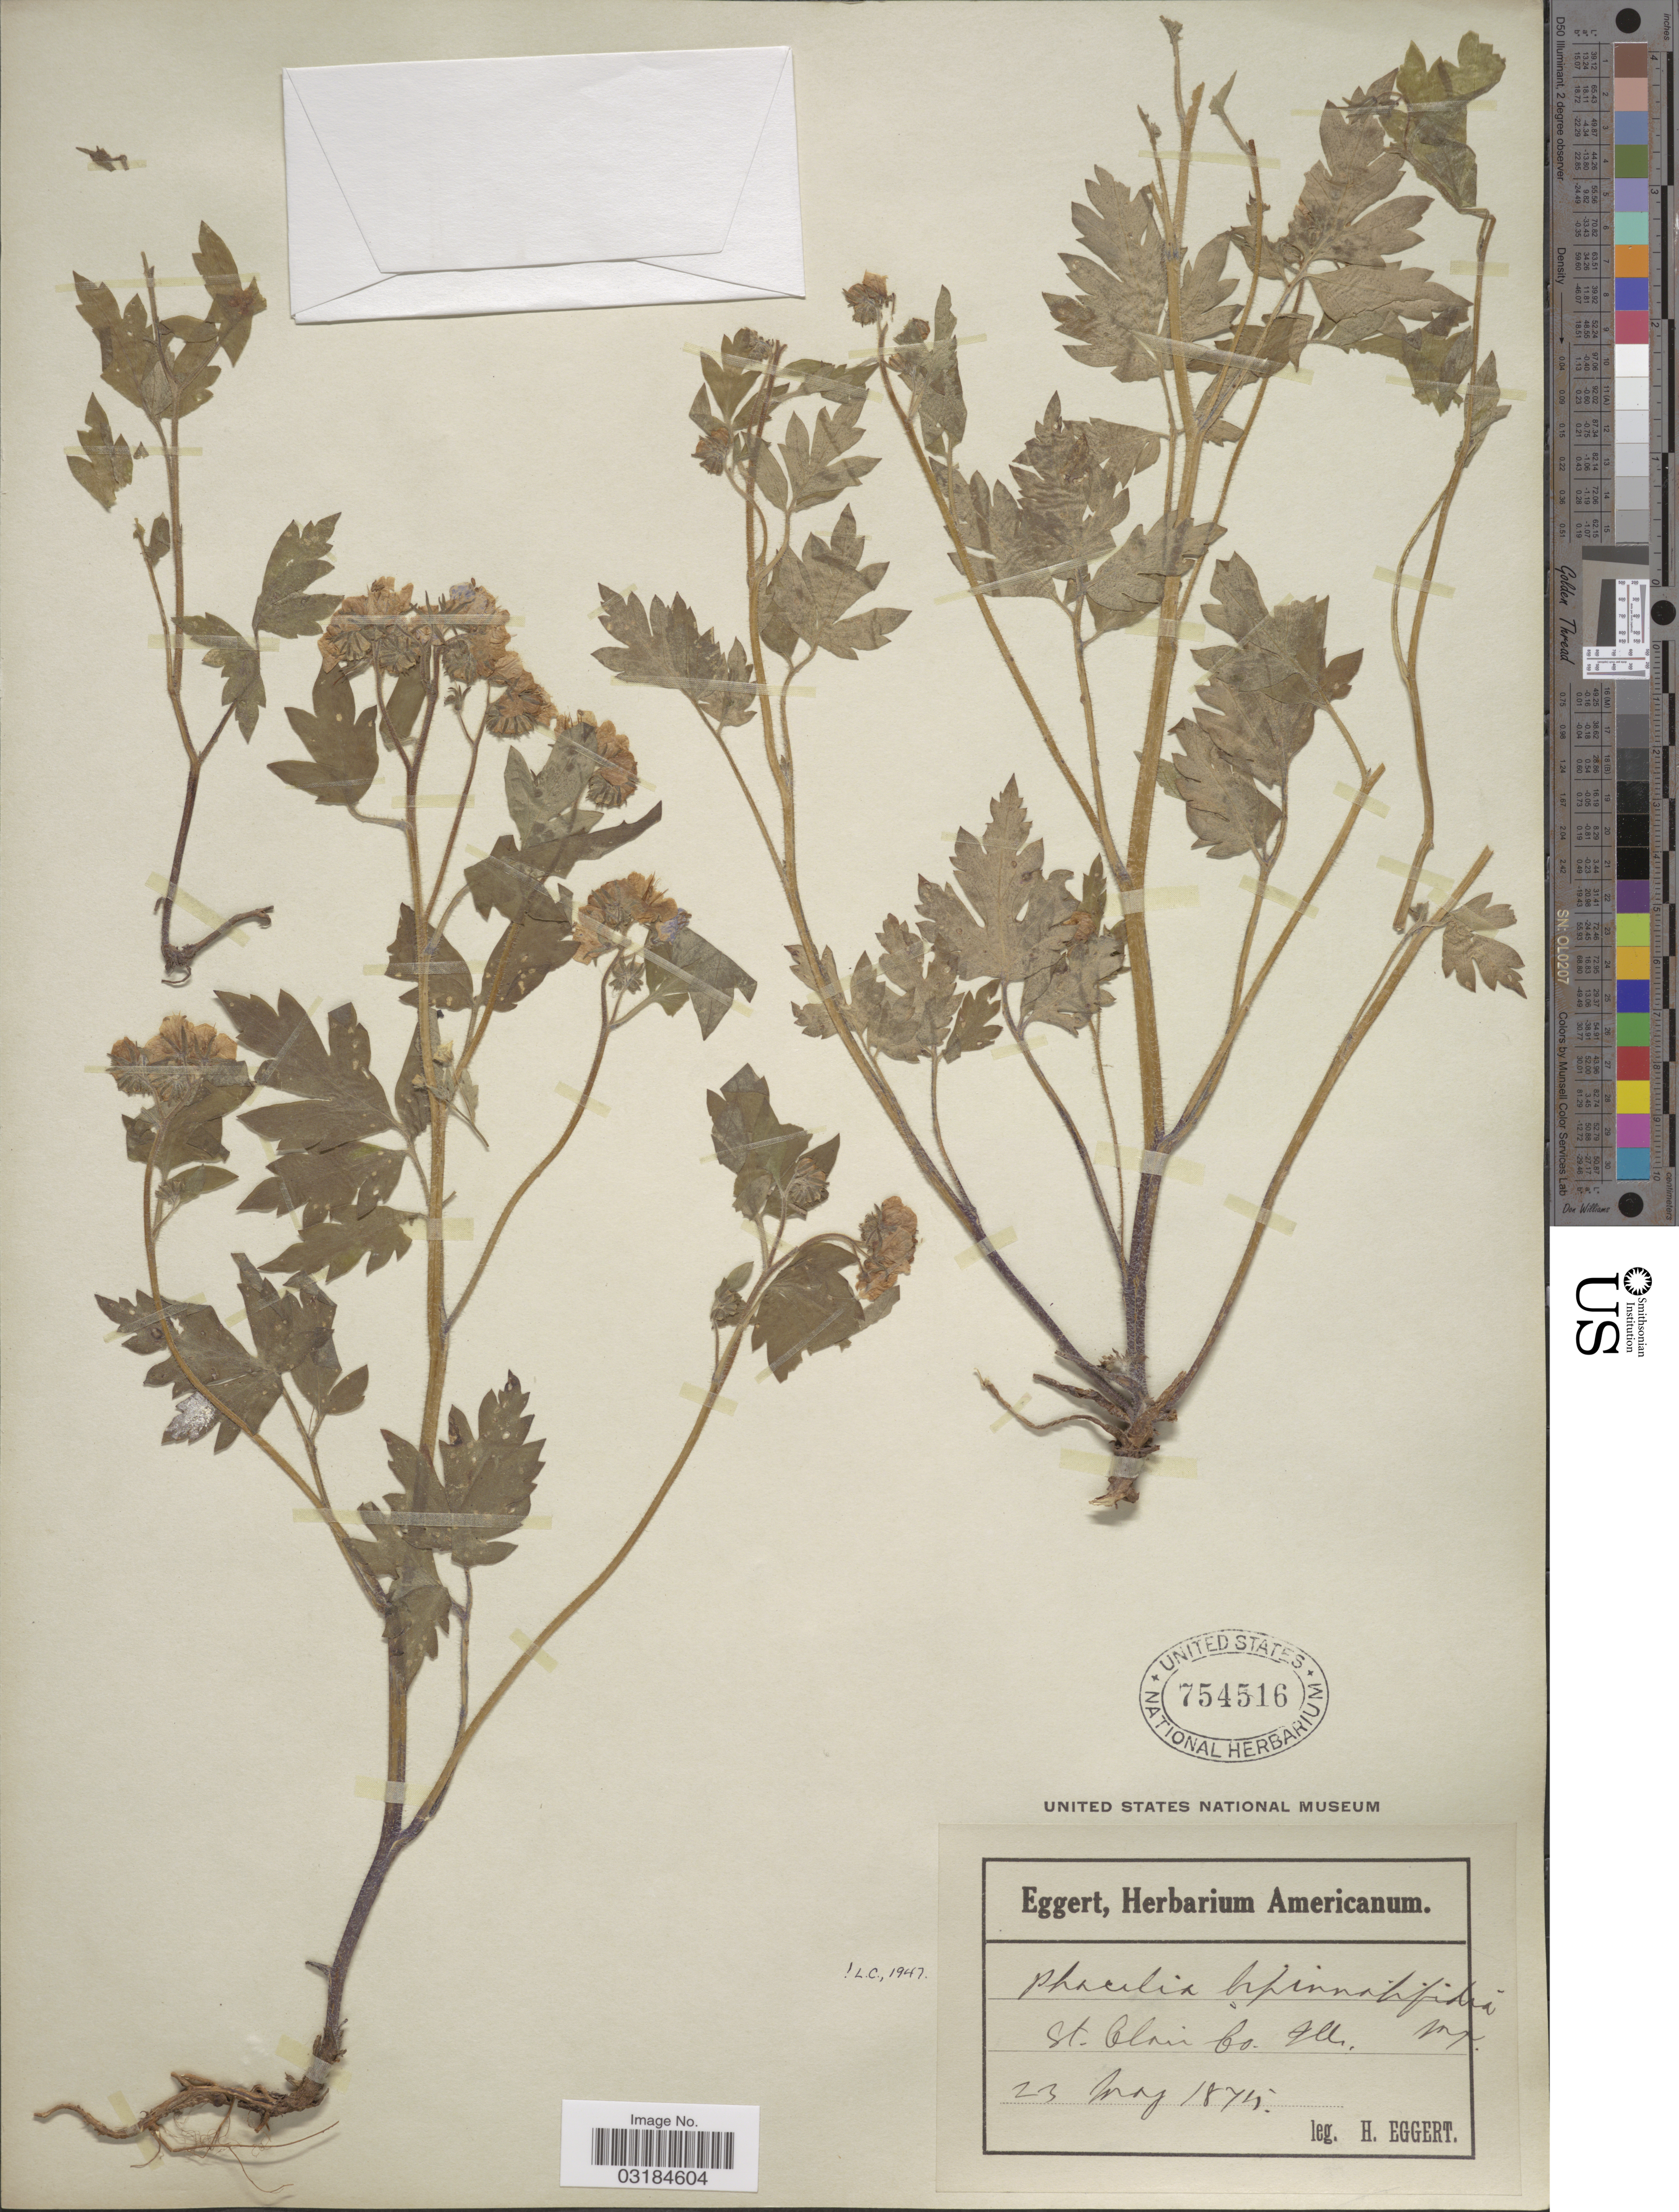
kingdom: Plantae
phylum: Tracheophyta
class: Magnoliopsida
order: Boraginales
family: Hydrophyllaceae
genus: Phacelia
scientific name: Phacelia bipinnatifida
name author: (Atwood) Michx.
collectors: H. Eggert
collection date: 1875-05-23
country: United States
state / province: Illinois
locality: St. Clair County.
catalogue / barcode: US 754516